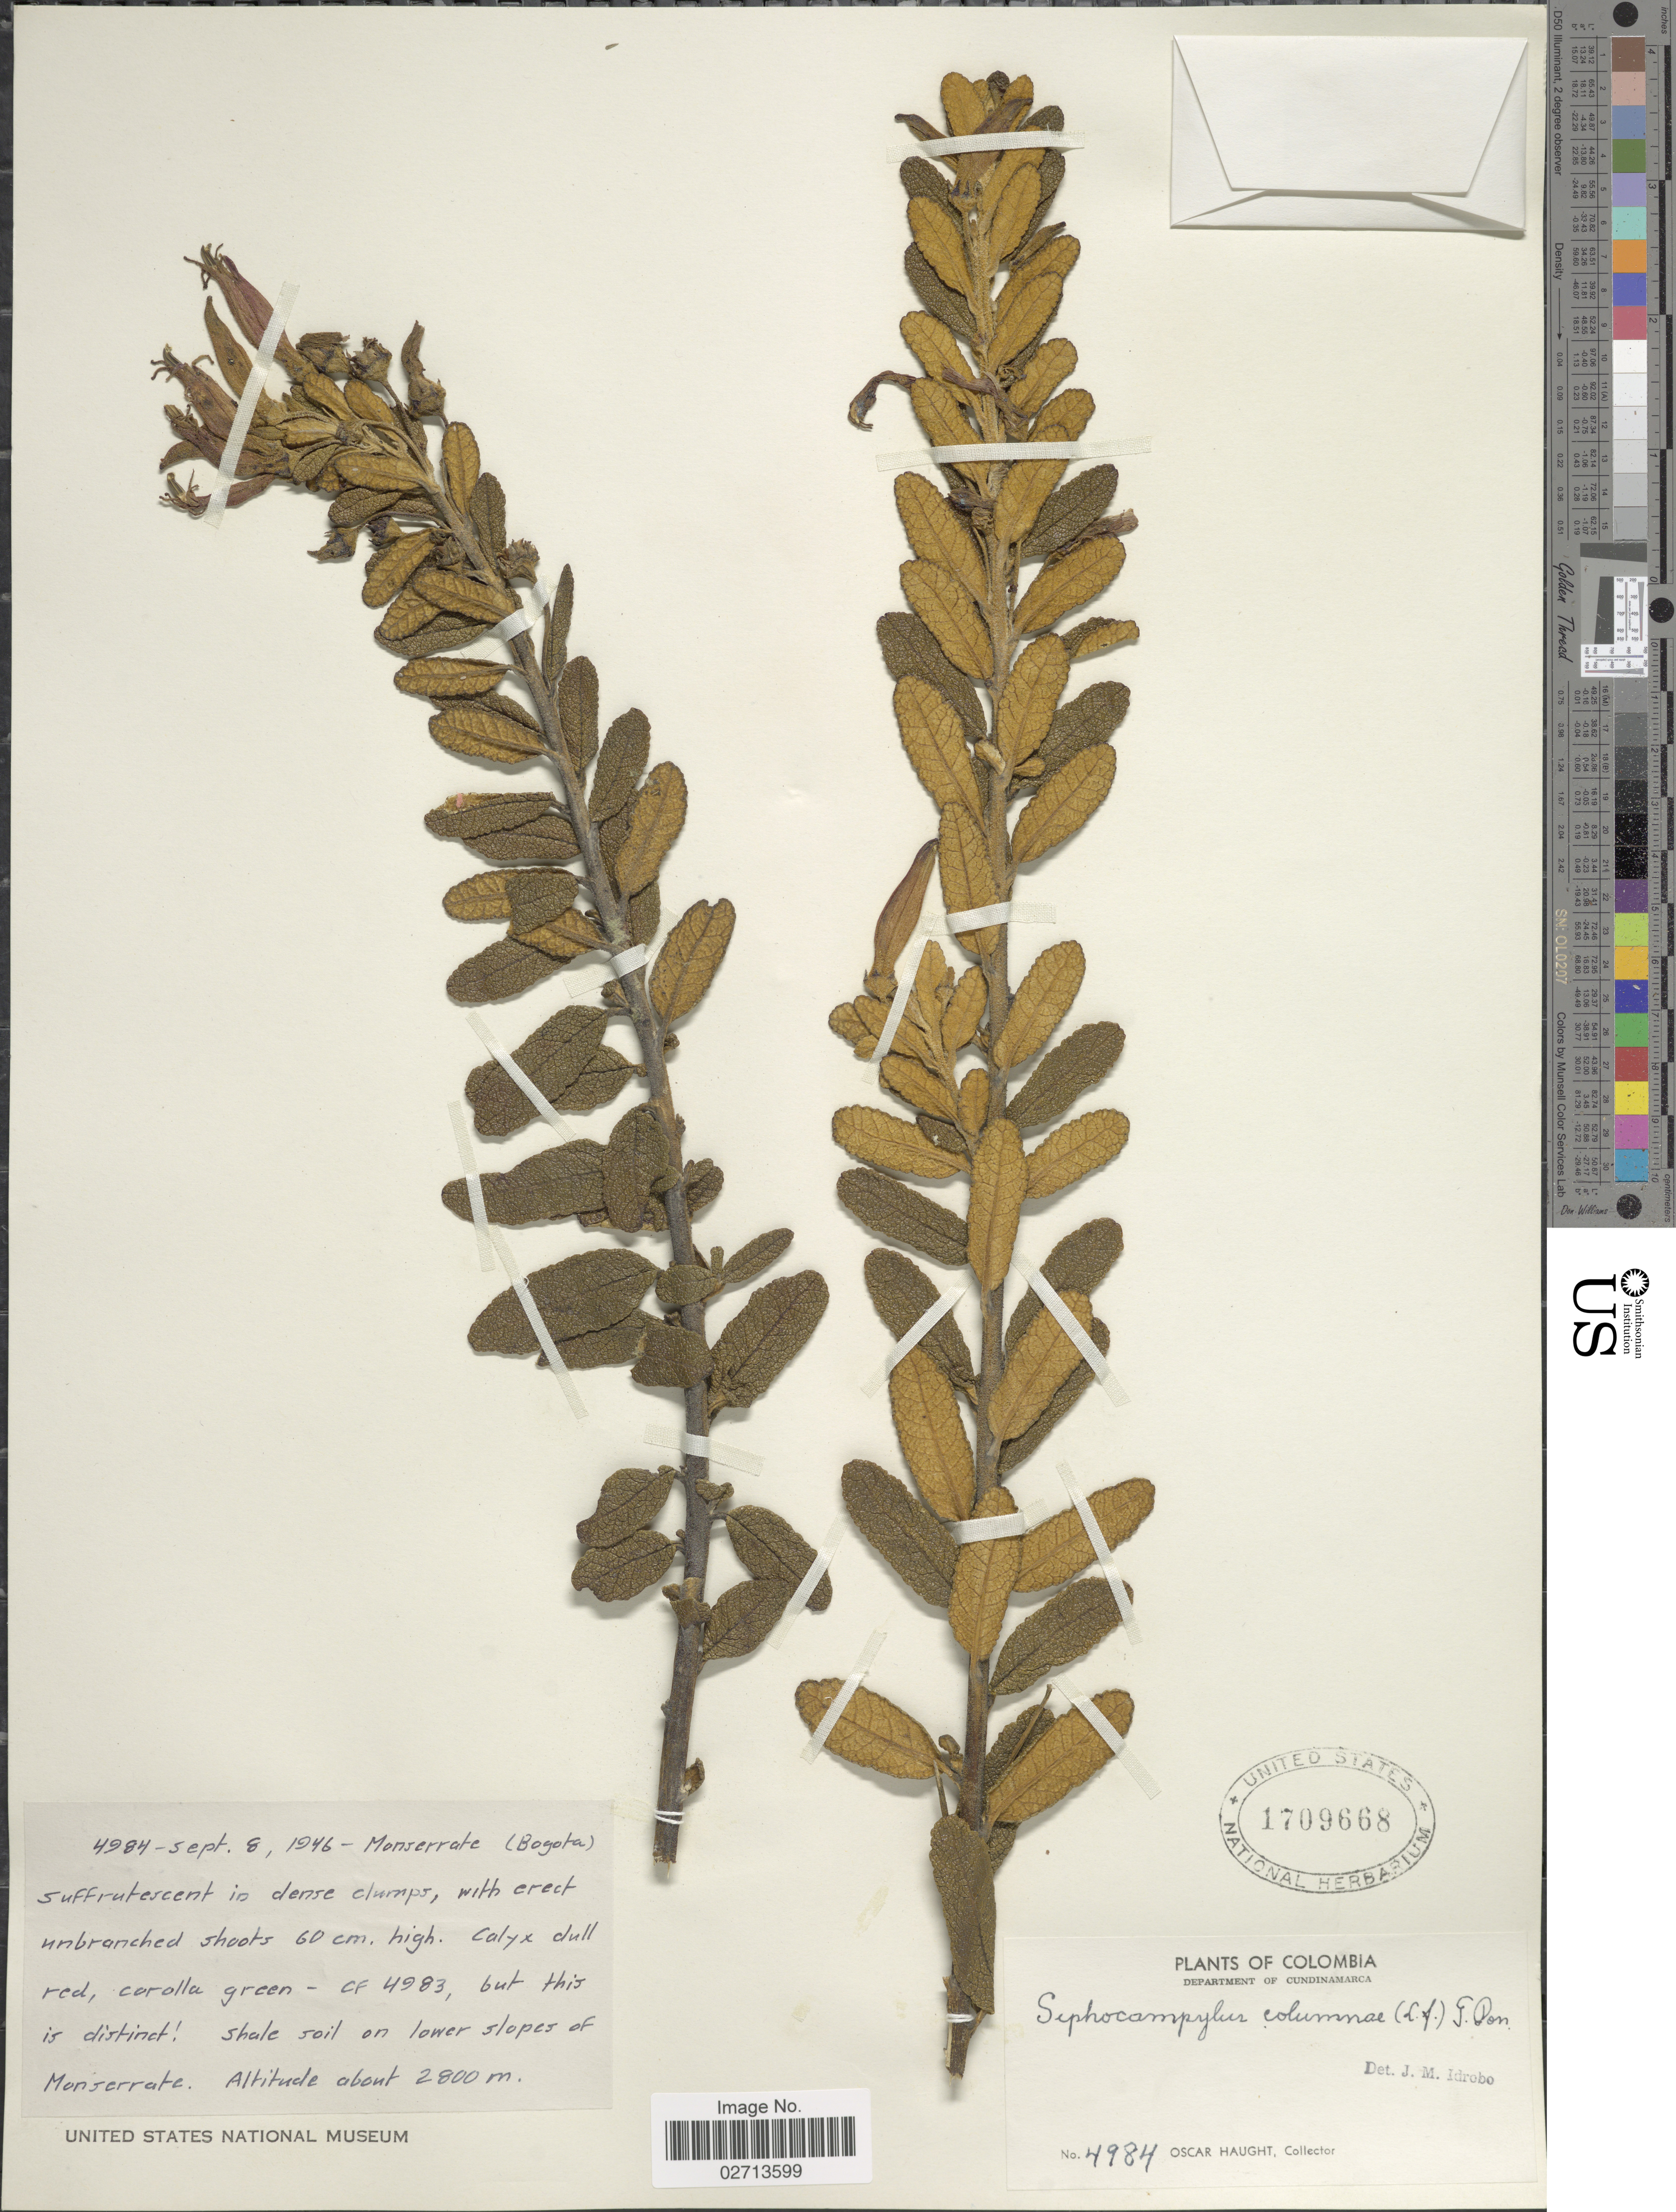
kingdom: Plantae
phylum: Tracheophyta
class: Magnoliopsida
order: Asterales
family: Campanulaceae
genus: Siphocampylus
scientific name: Siphocampylus columnae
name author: (L. f.) G. Don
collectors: O. L. Haught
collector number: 4984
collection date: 1946-09-08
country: Colombia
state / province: Cundinamarca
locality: Monserrate (Bogota). On lower slopes of Monserrate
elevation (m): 2800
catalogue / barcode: US 1709668